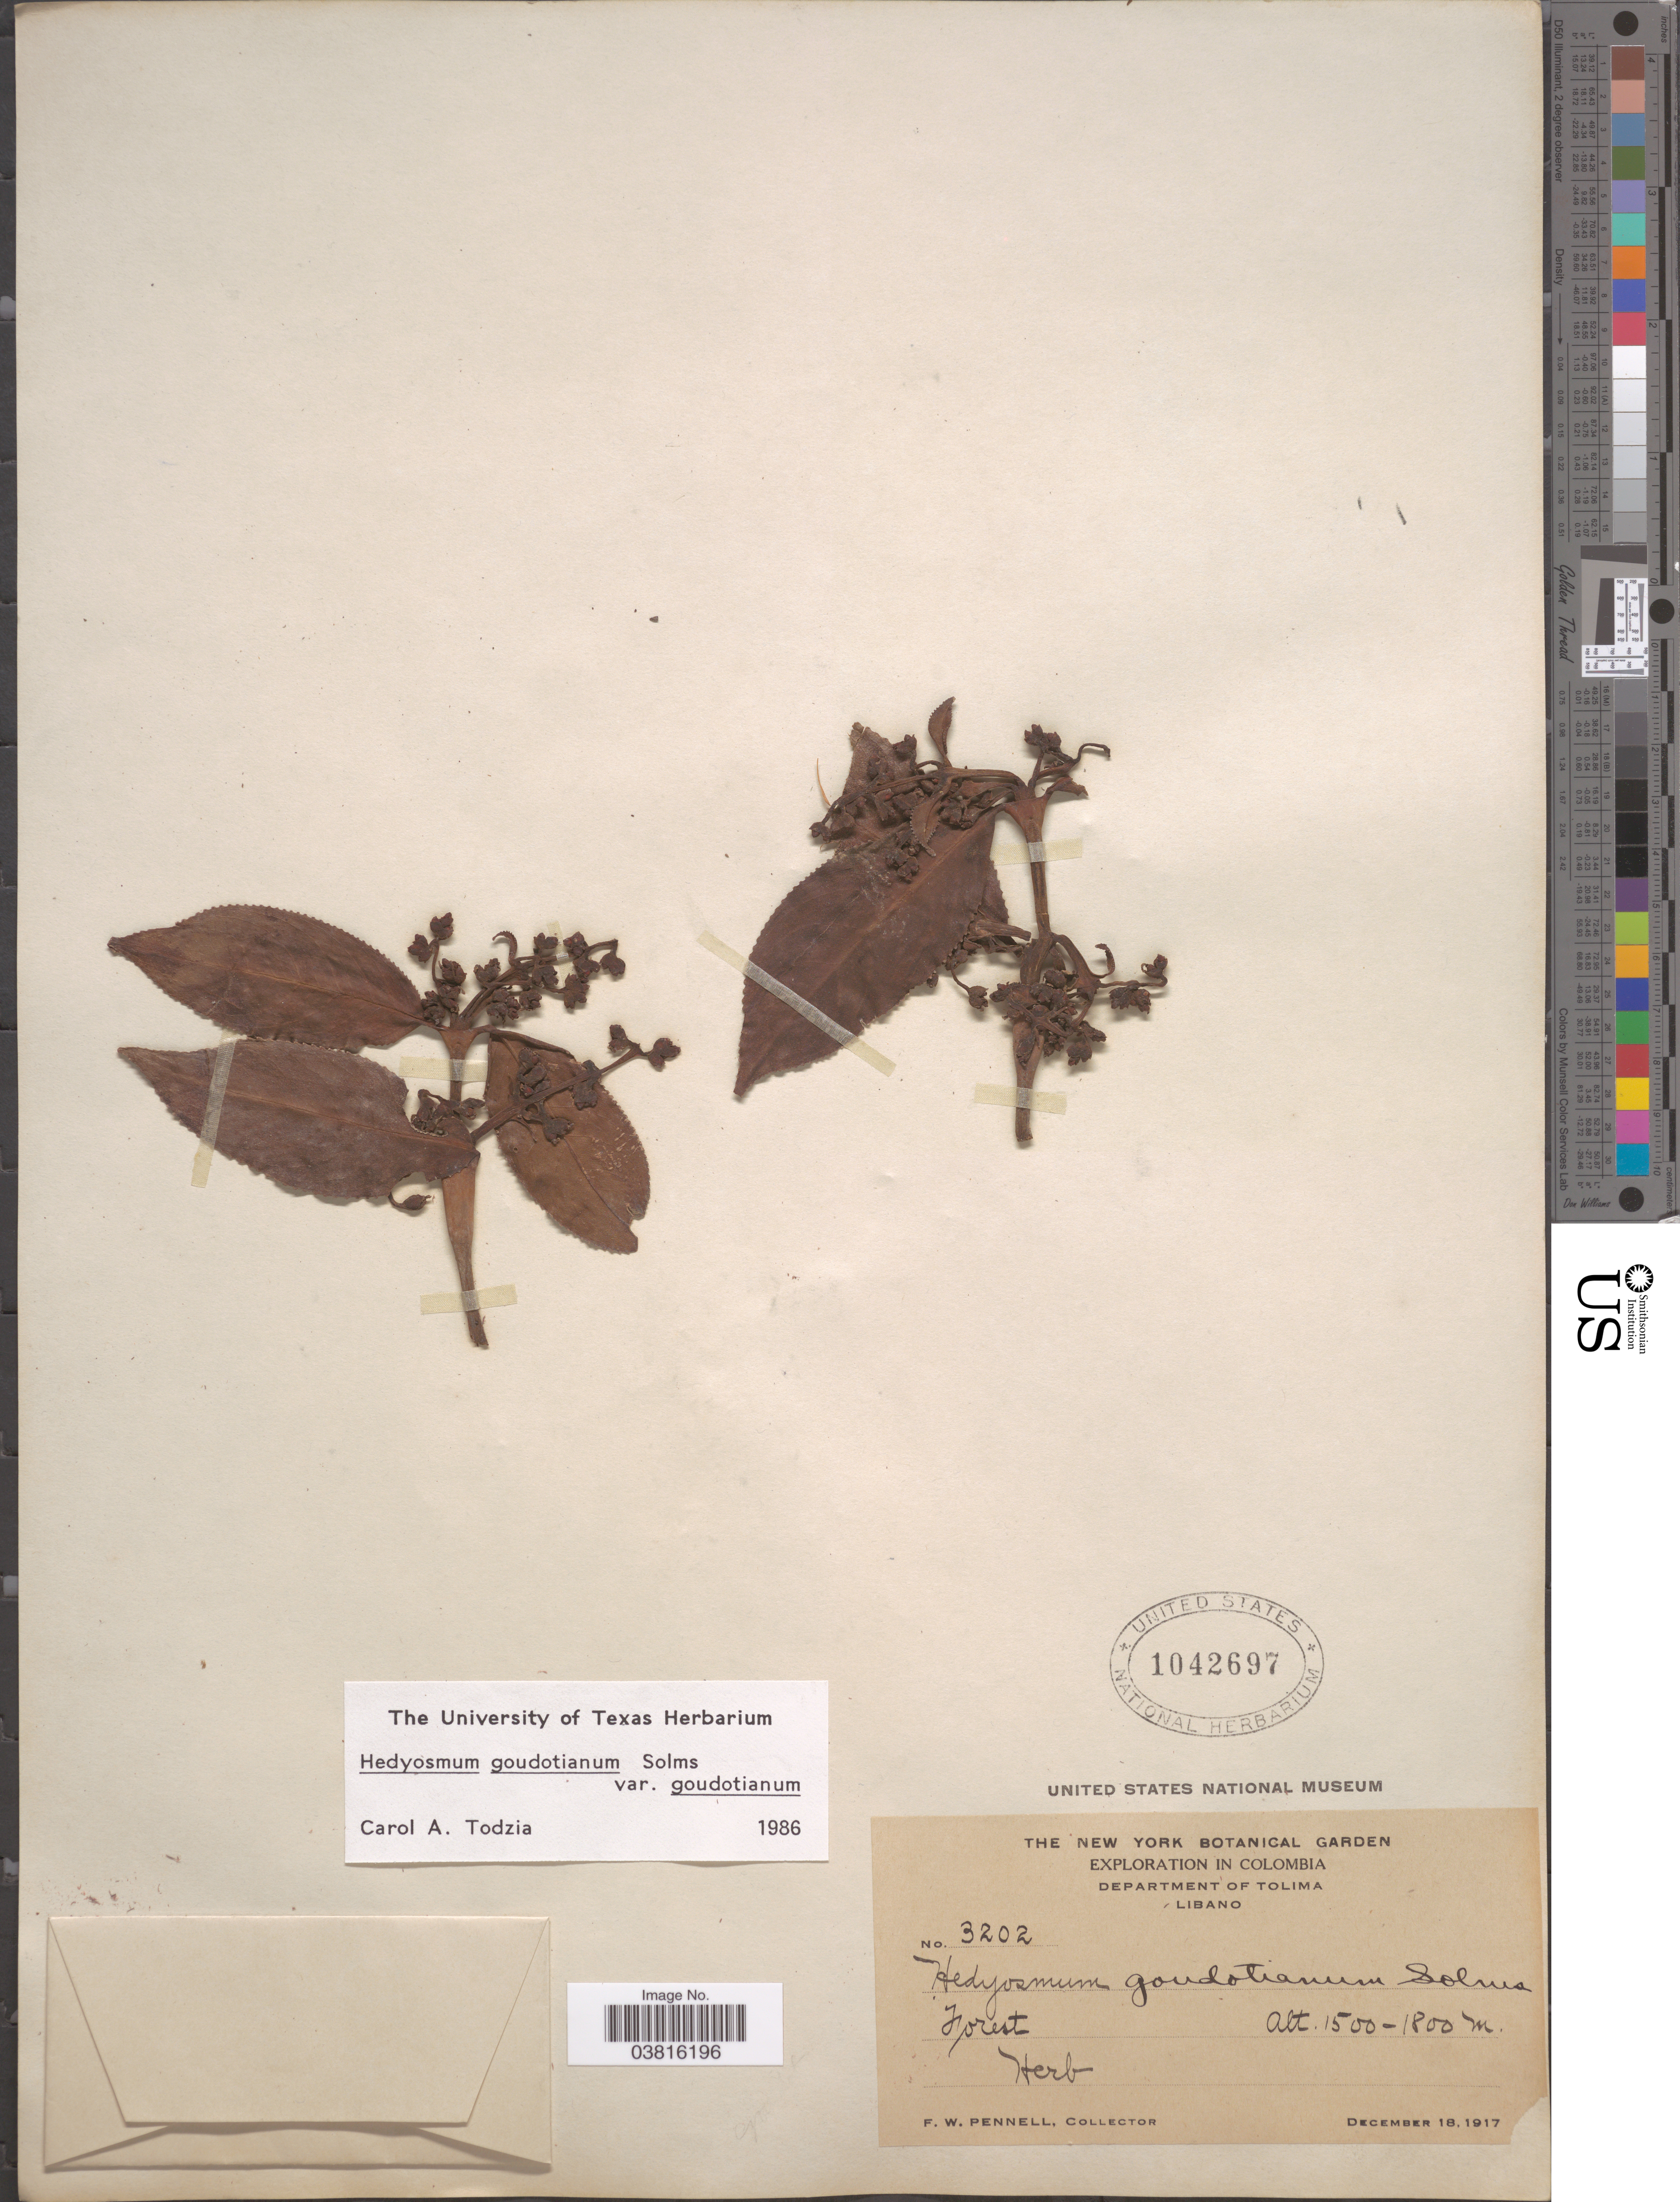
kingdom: Plantae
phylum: Tracheophyta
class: Magnoliopsida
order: Chloranthales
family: Chloranthaceae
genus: Hedyosmum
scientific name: Hedyosmum goudotianum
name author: Solms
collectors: F. W. Pennell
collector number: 3202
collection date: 1917-12-18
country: Colombia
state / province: Tolima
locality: Department of Tolima. Libano.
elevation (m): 1500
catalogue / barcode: US 1042697